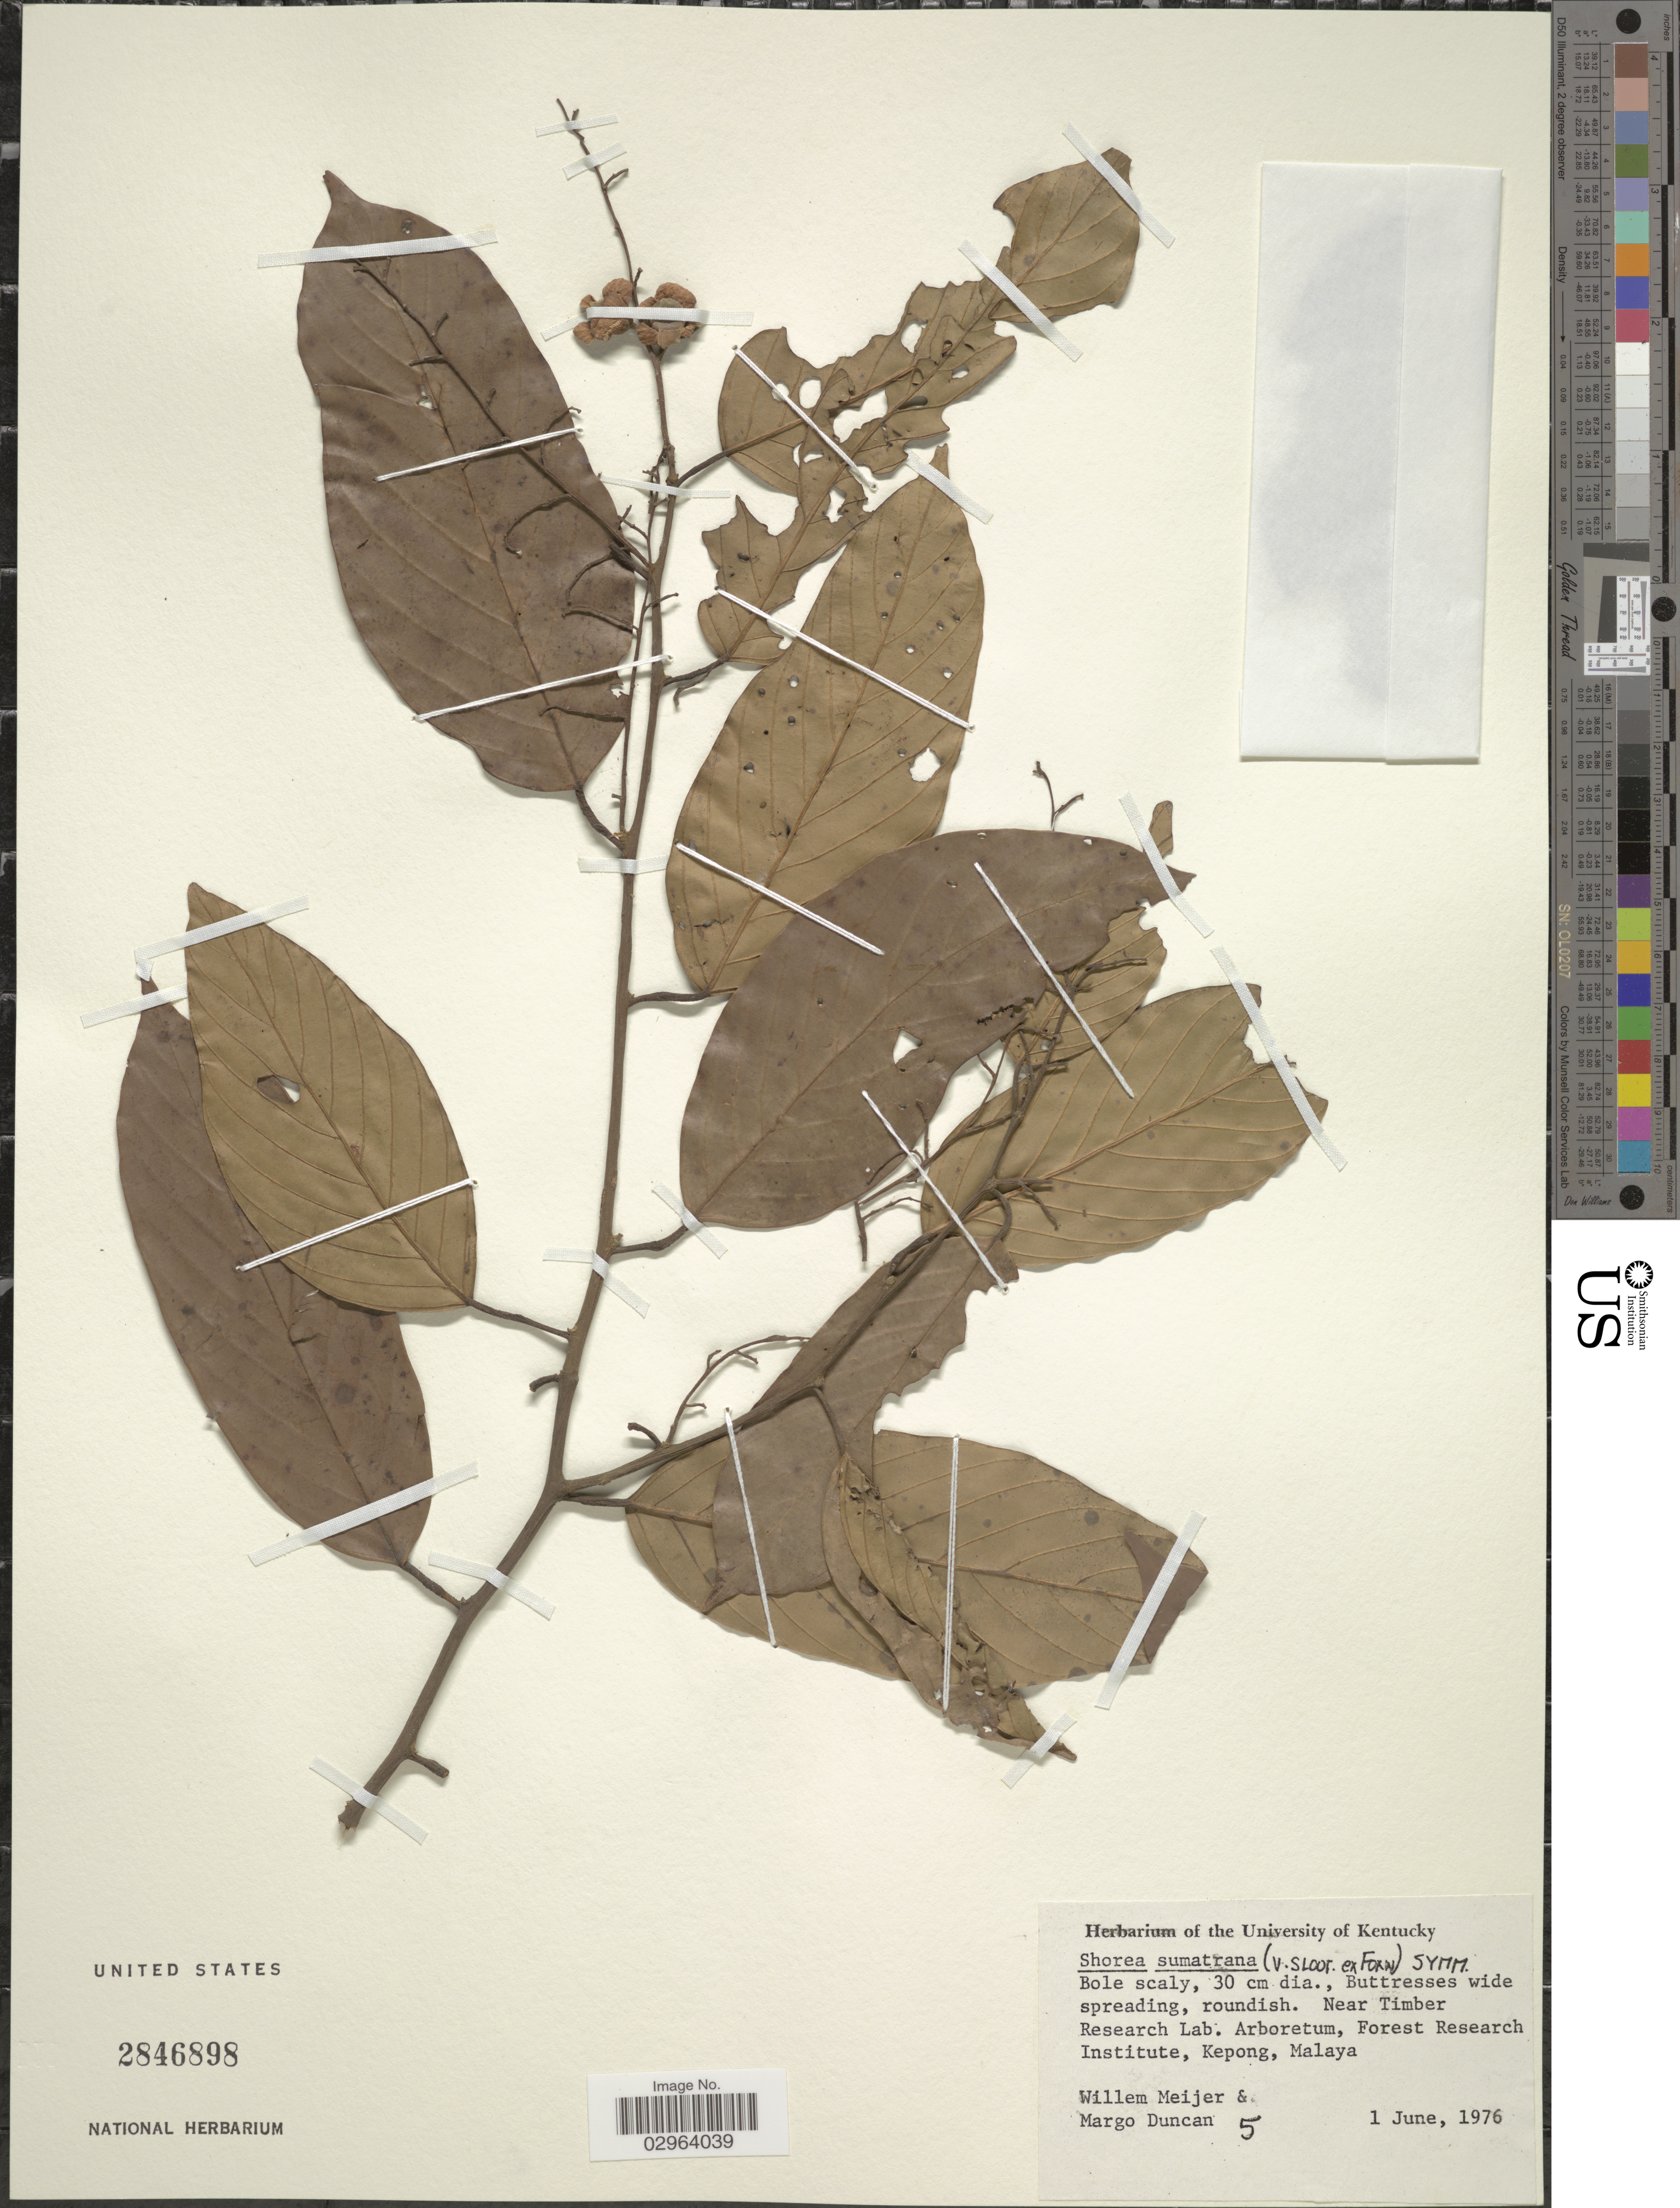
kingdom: Plantae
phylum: Tracheophyta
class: Magnoliopsida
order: Malvales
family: Dipterocarpaceae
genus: Shorea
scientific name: Shorea sumatrana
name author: (Slooten) Desch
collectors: W. Meijer & M. Duncan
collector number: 5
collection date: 1976-06-01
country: Malaysia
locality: Research Lab. Arboretum, Forest Research Institute, Kepong.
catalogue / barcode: US 2846898